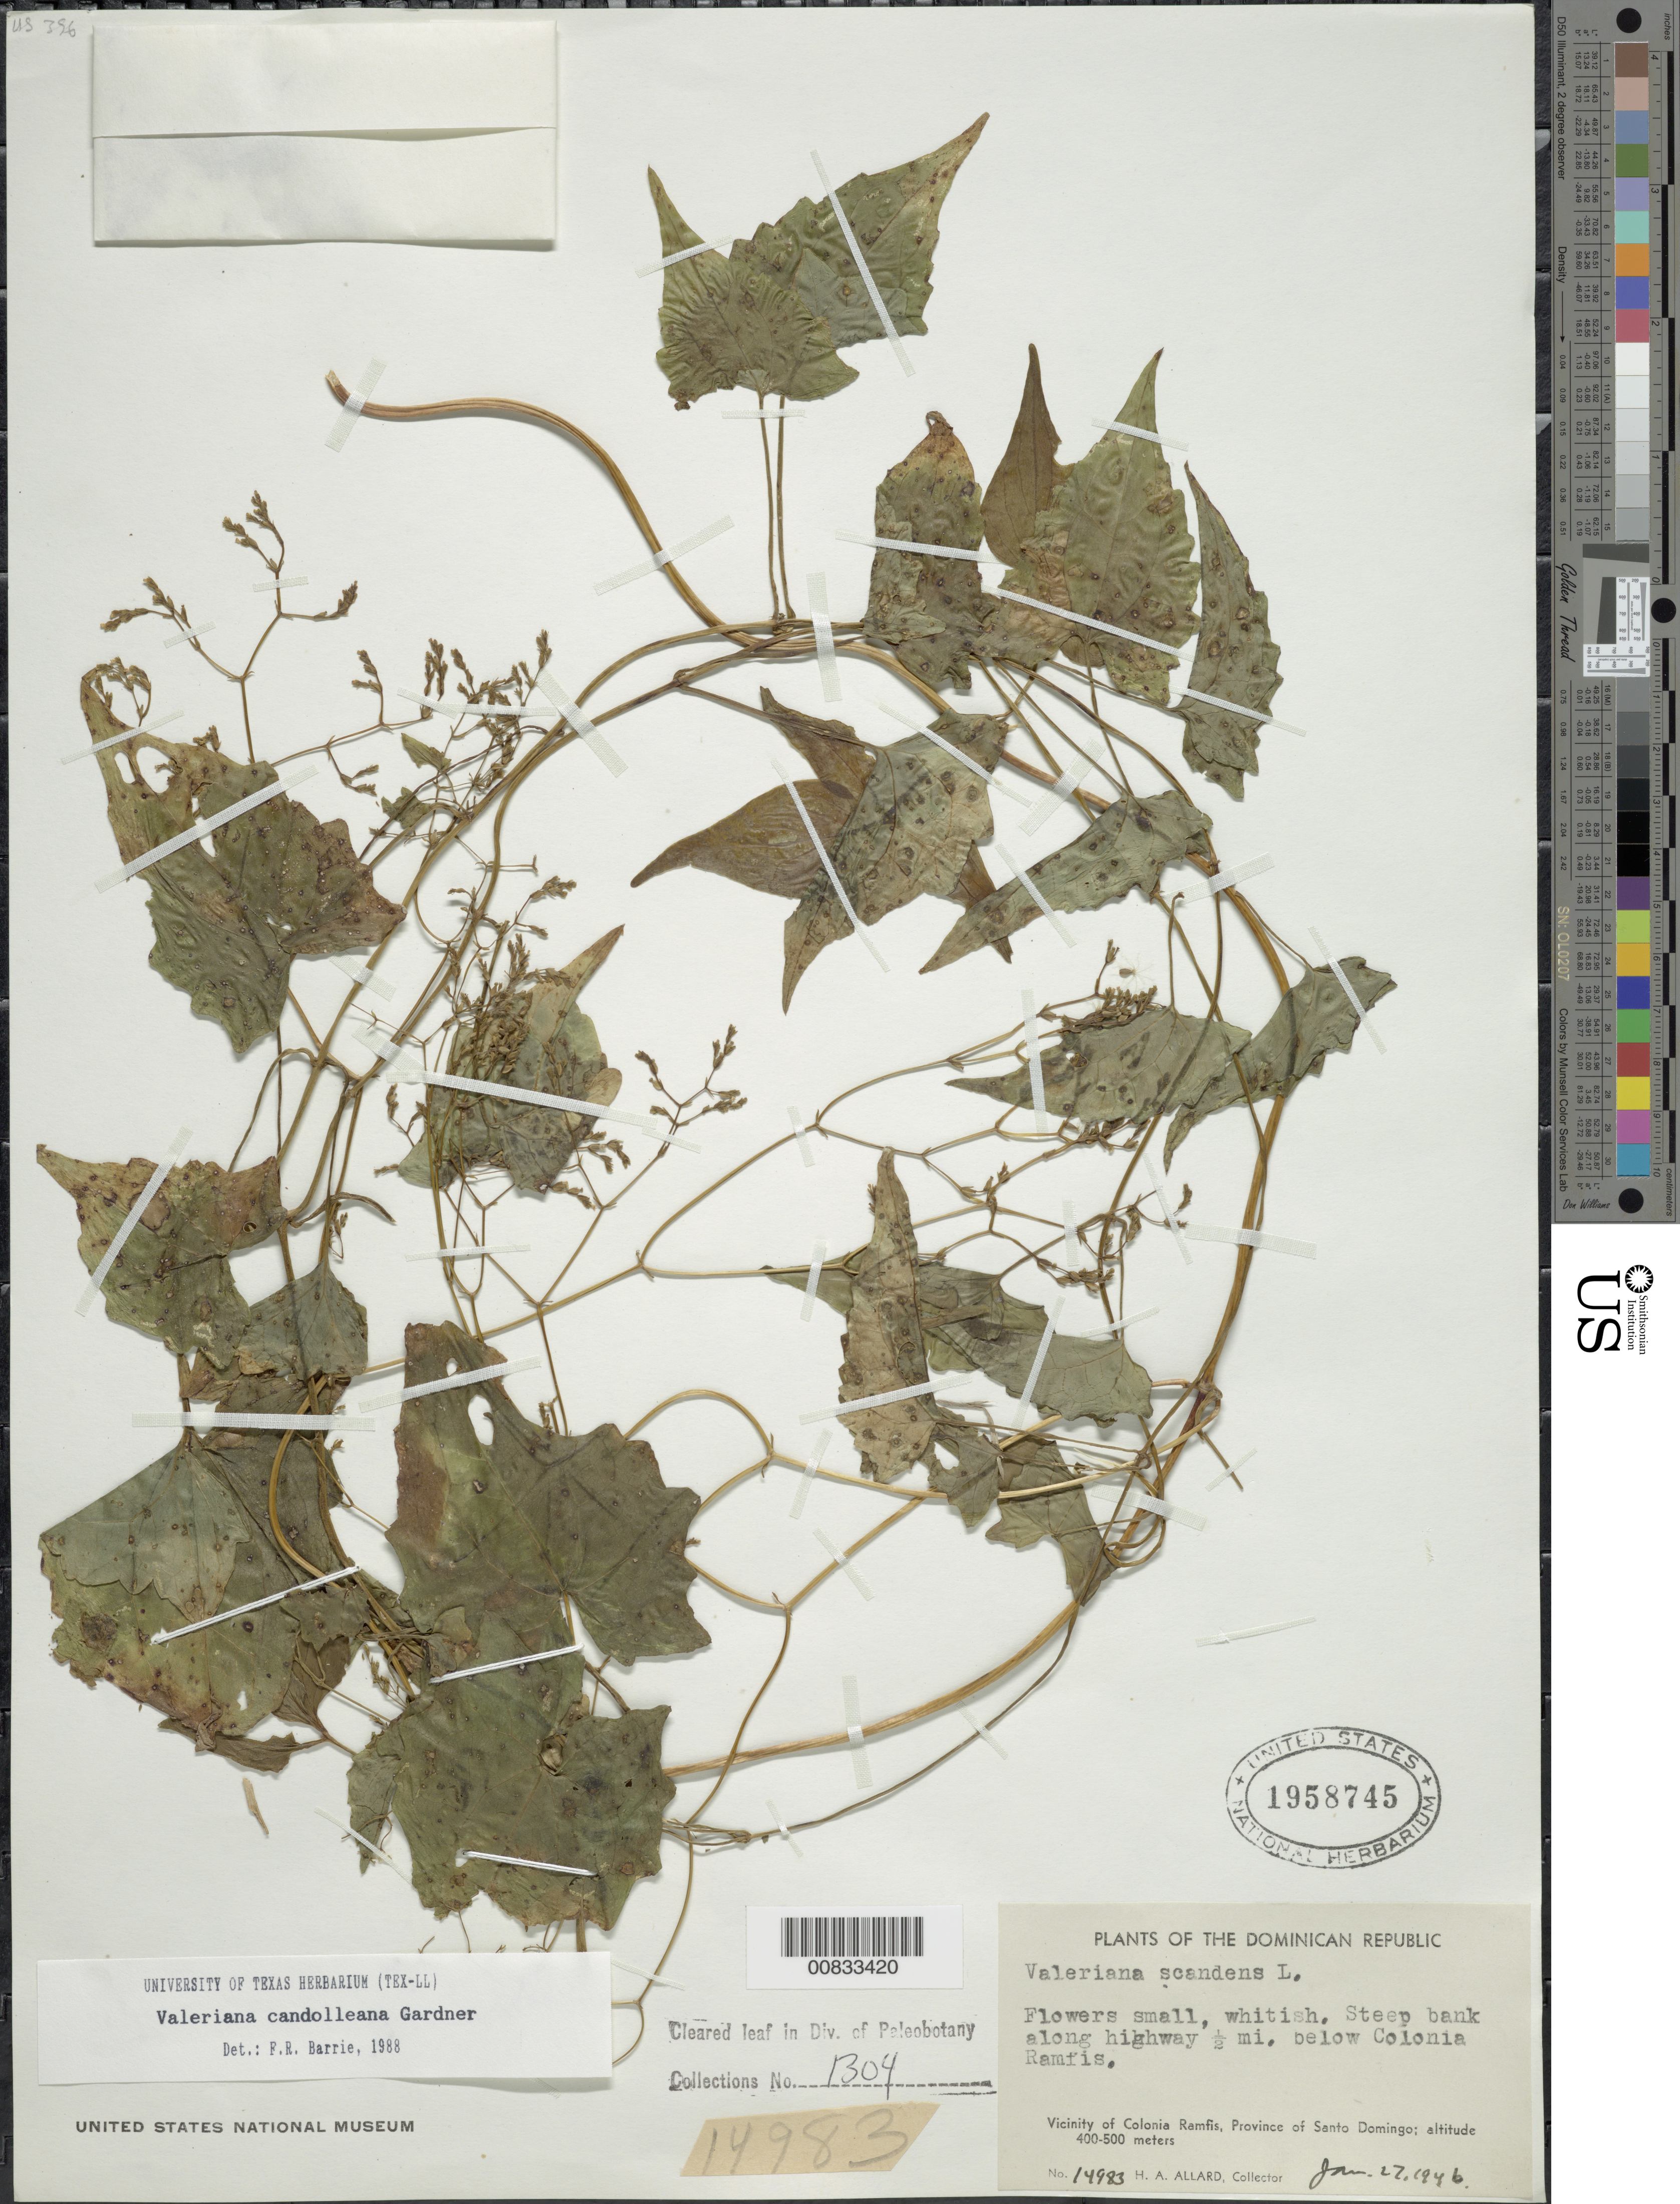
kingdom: Plantae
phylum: Tracheophyta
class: Magnoliopsida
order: Dipsacales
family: Caprifoliaceae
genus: Valeriana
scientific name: Valeriana scandens var. candolleana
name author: (Gardner) C. Müll.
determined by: Barrie, F. R.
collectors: H. A. Allard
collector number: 14983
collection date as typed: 27 Jan 1946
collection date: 1946-01-27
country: Dominican Republic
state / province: Distrito Nacional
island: Hispaniola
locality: Vicinity of Colonia Ramfis, along highway 1/2 mile below town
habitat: Steep bank along highway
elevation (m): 400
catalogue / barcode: US 1958745